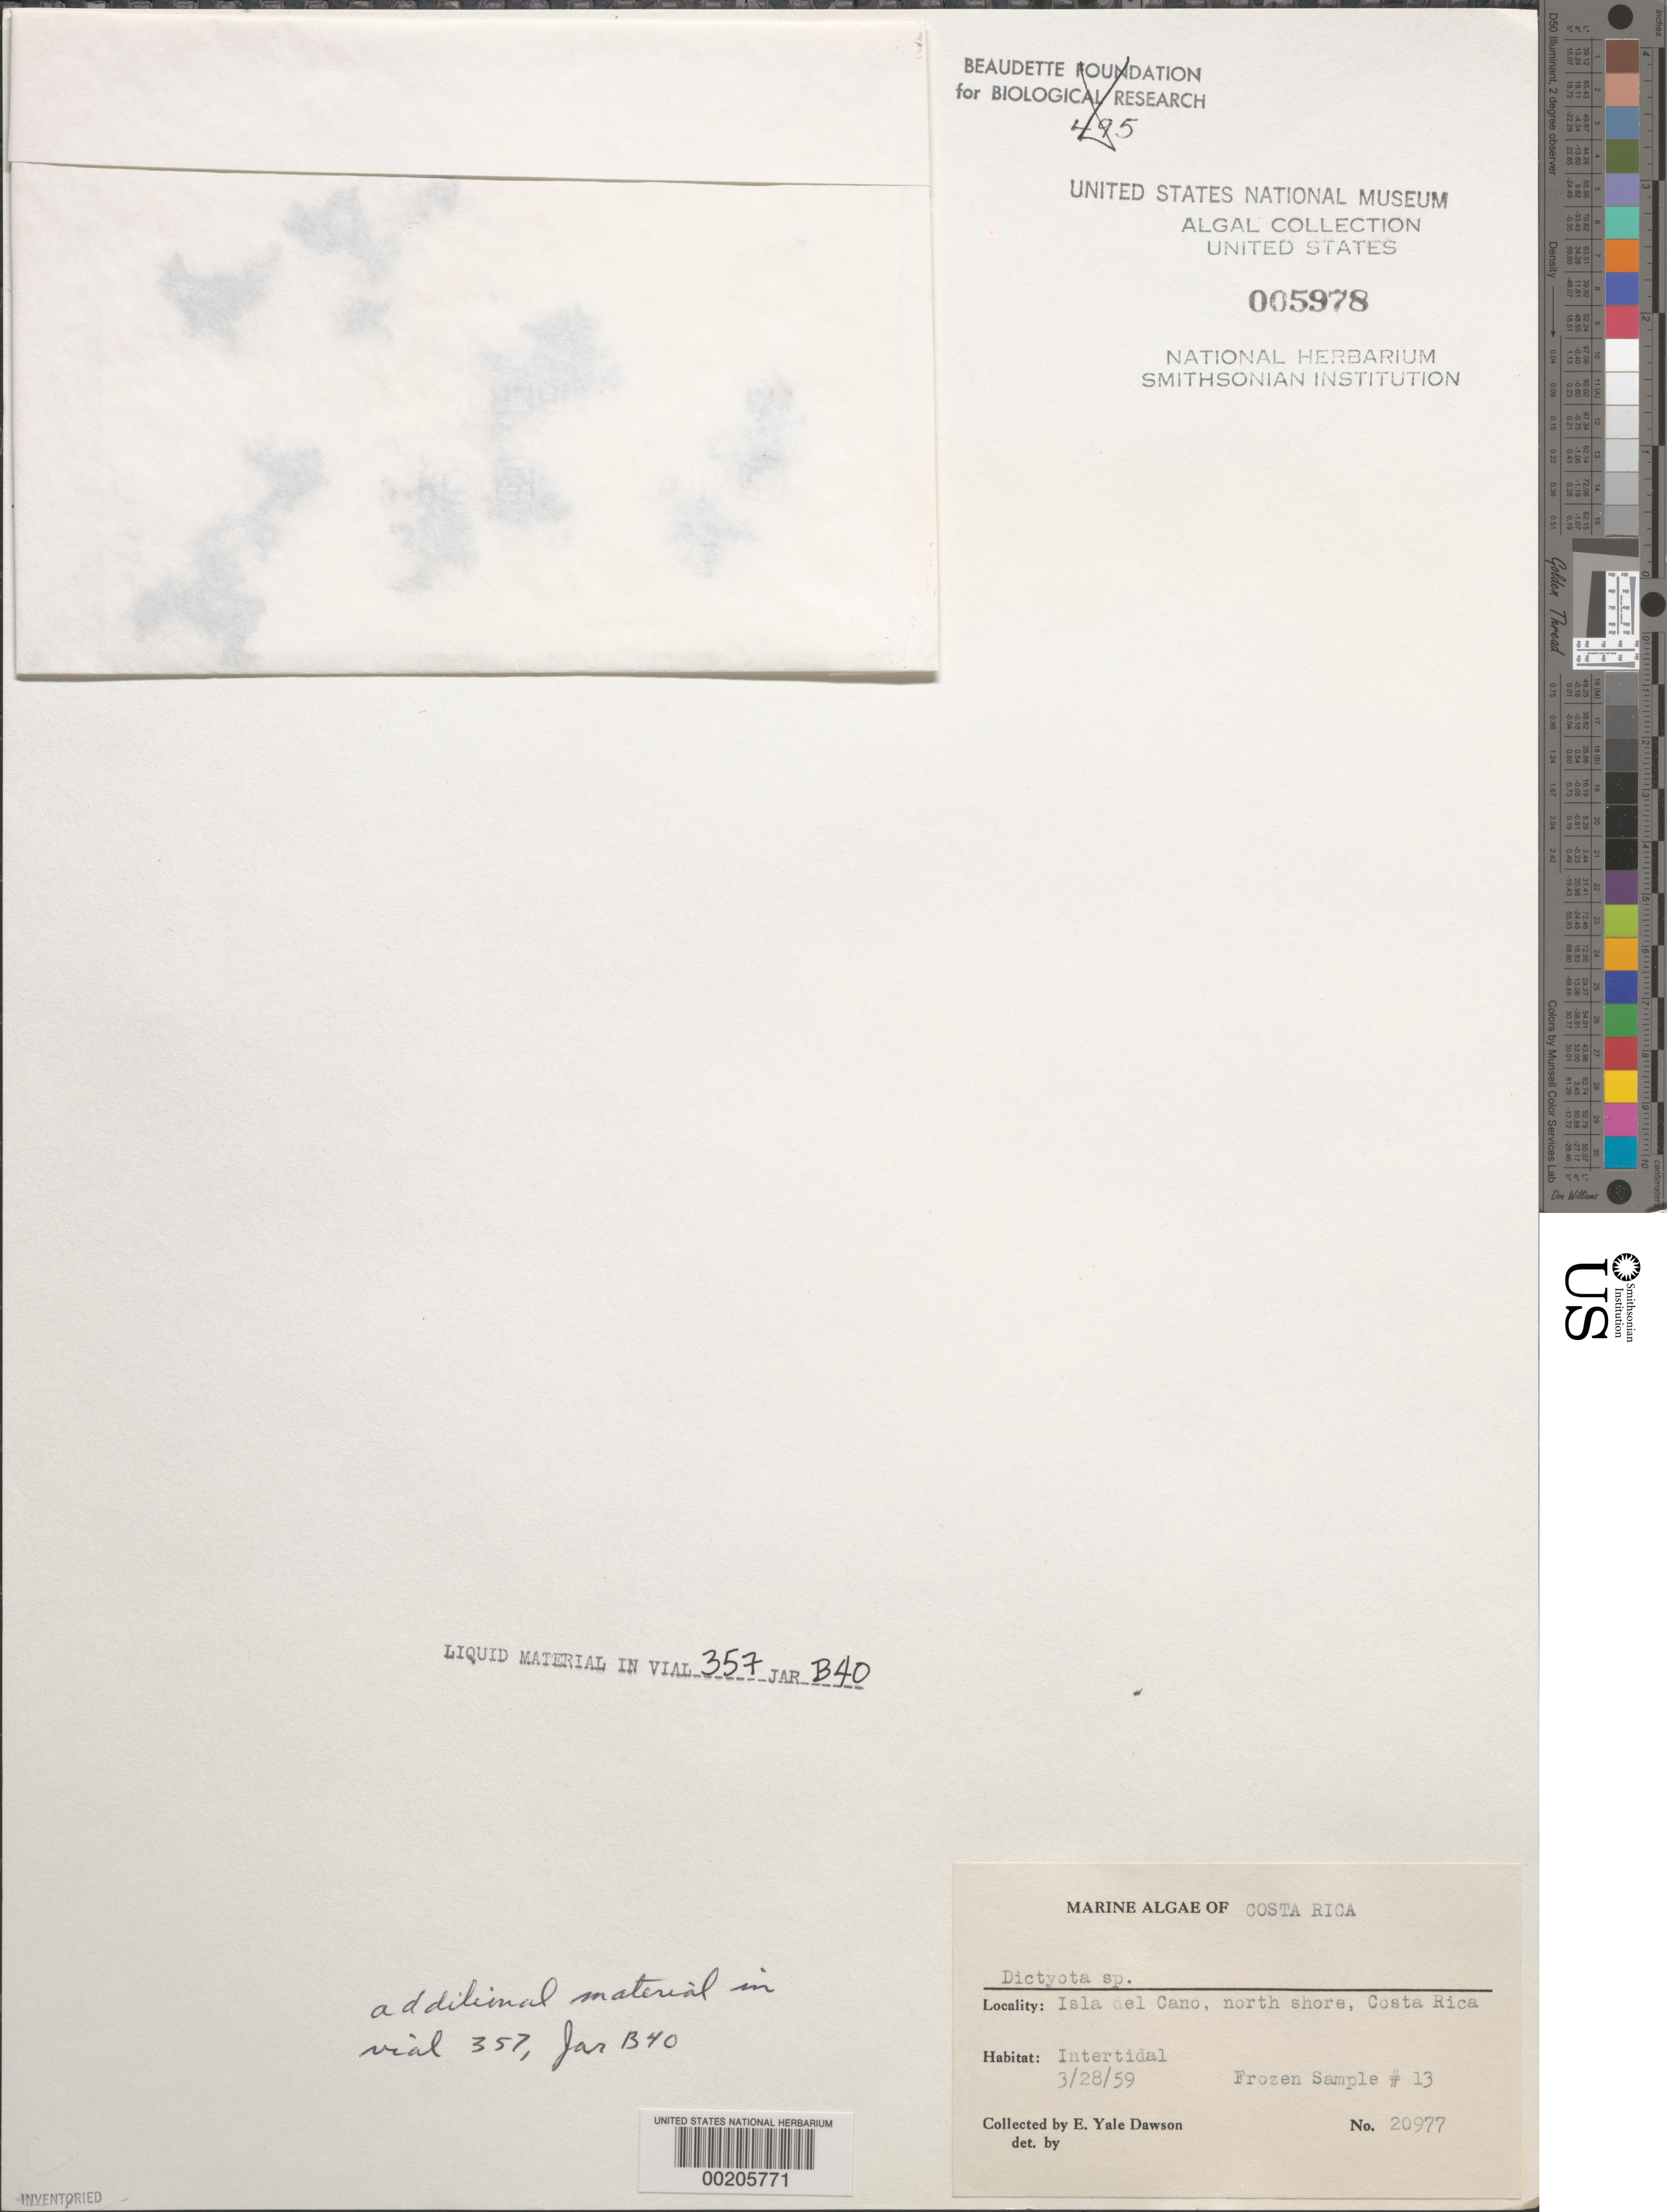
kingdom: Chromista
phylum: Ochrophyta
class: Phaeophyceae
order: Dictyotales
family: Dictyotaceae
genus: Dictyota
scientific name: Dictyota sp.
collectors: E. Y. Dawson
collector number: EYD 20977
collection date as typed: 28 Mar 1959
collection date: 1959-03-28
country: Costa Rica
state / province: Puntarenas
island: Isla del Cano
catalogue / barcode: US 5978